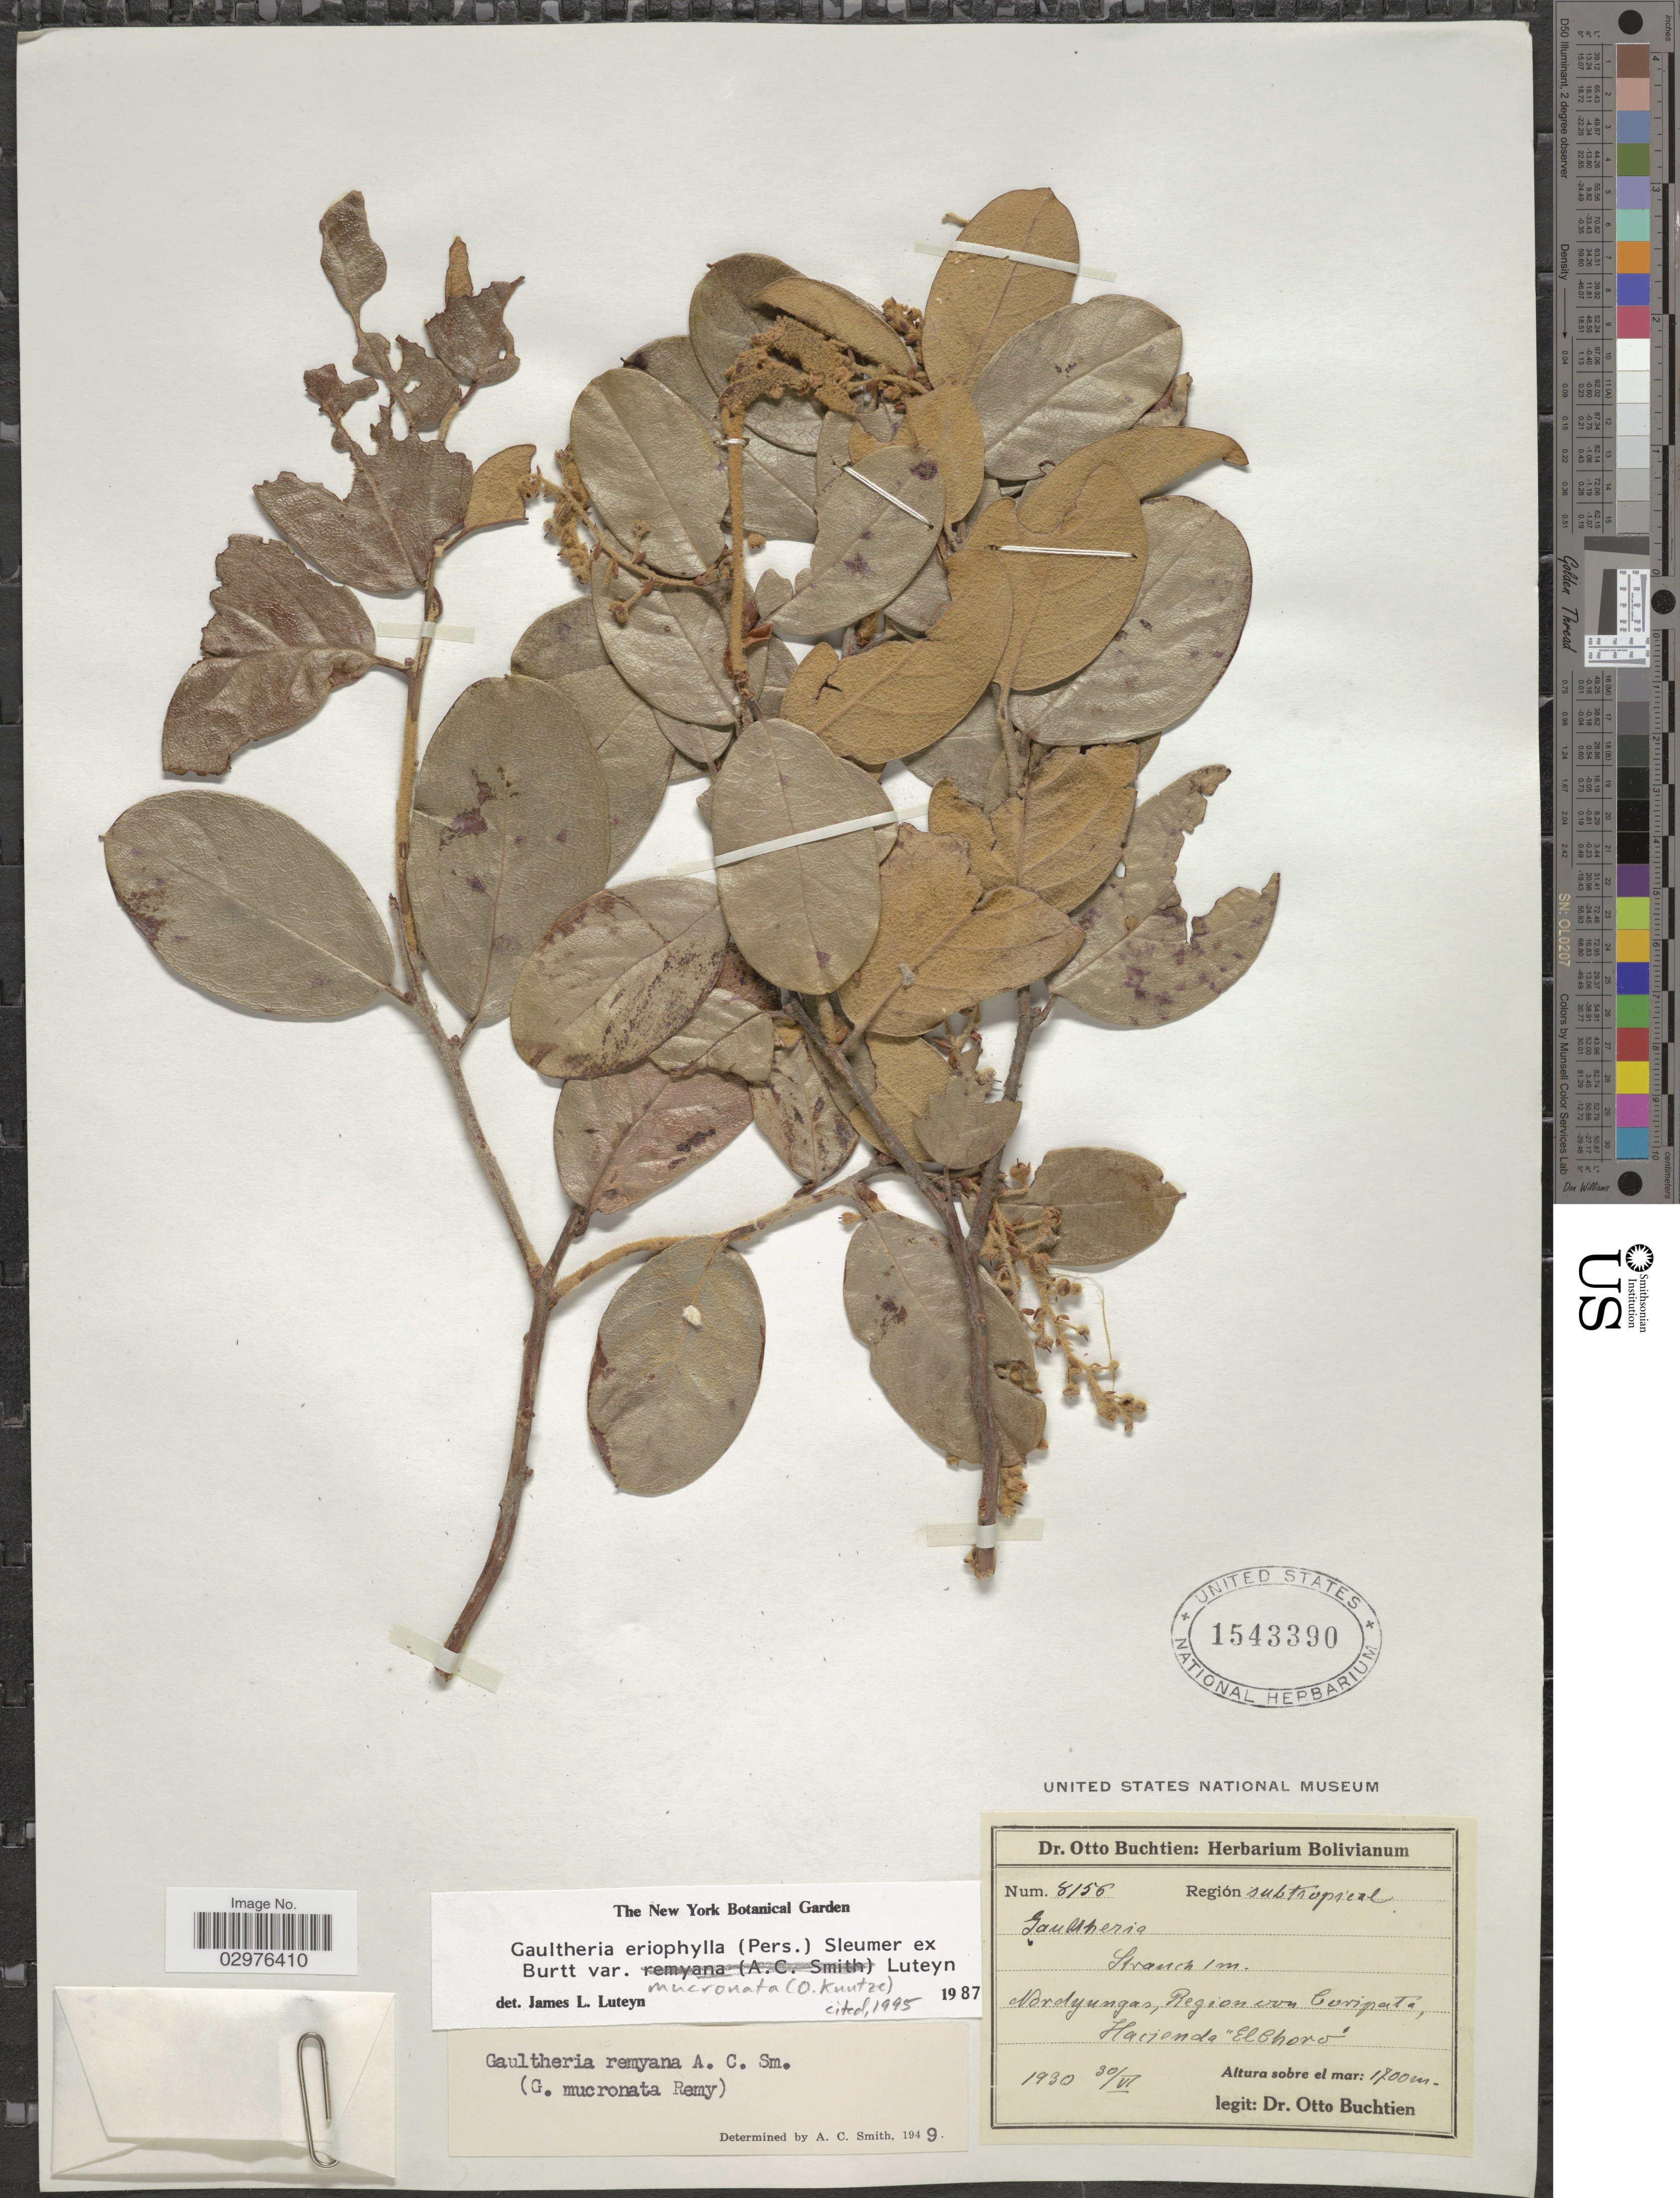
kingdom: Plantae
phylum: Tracheophyta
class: Magnoliopsida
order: Ericales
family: Ericaceae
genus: Gaultheria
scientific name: Gaultheria eriophylla var. mucronata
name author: Luteyn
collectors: O. Buchtien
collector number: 8156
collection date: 1930-06-30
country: Bolivia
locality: Región Subtropical. Nordyungas, Region von Coripata. Hacienda "El Choro".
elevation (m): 1700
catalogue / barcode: US 1543390